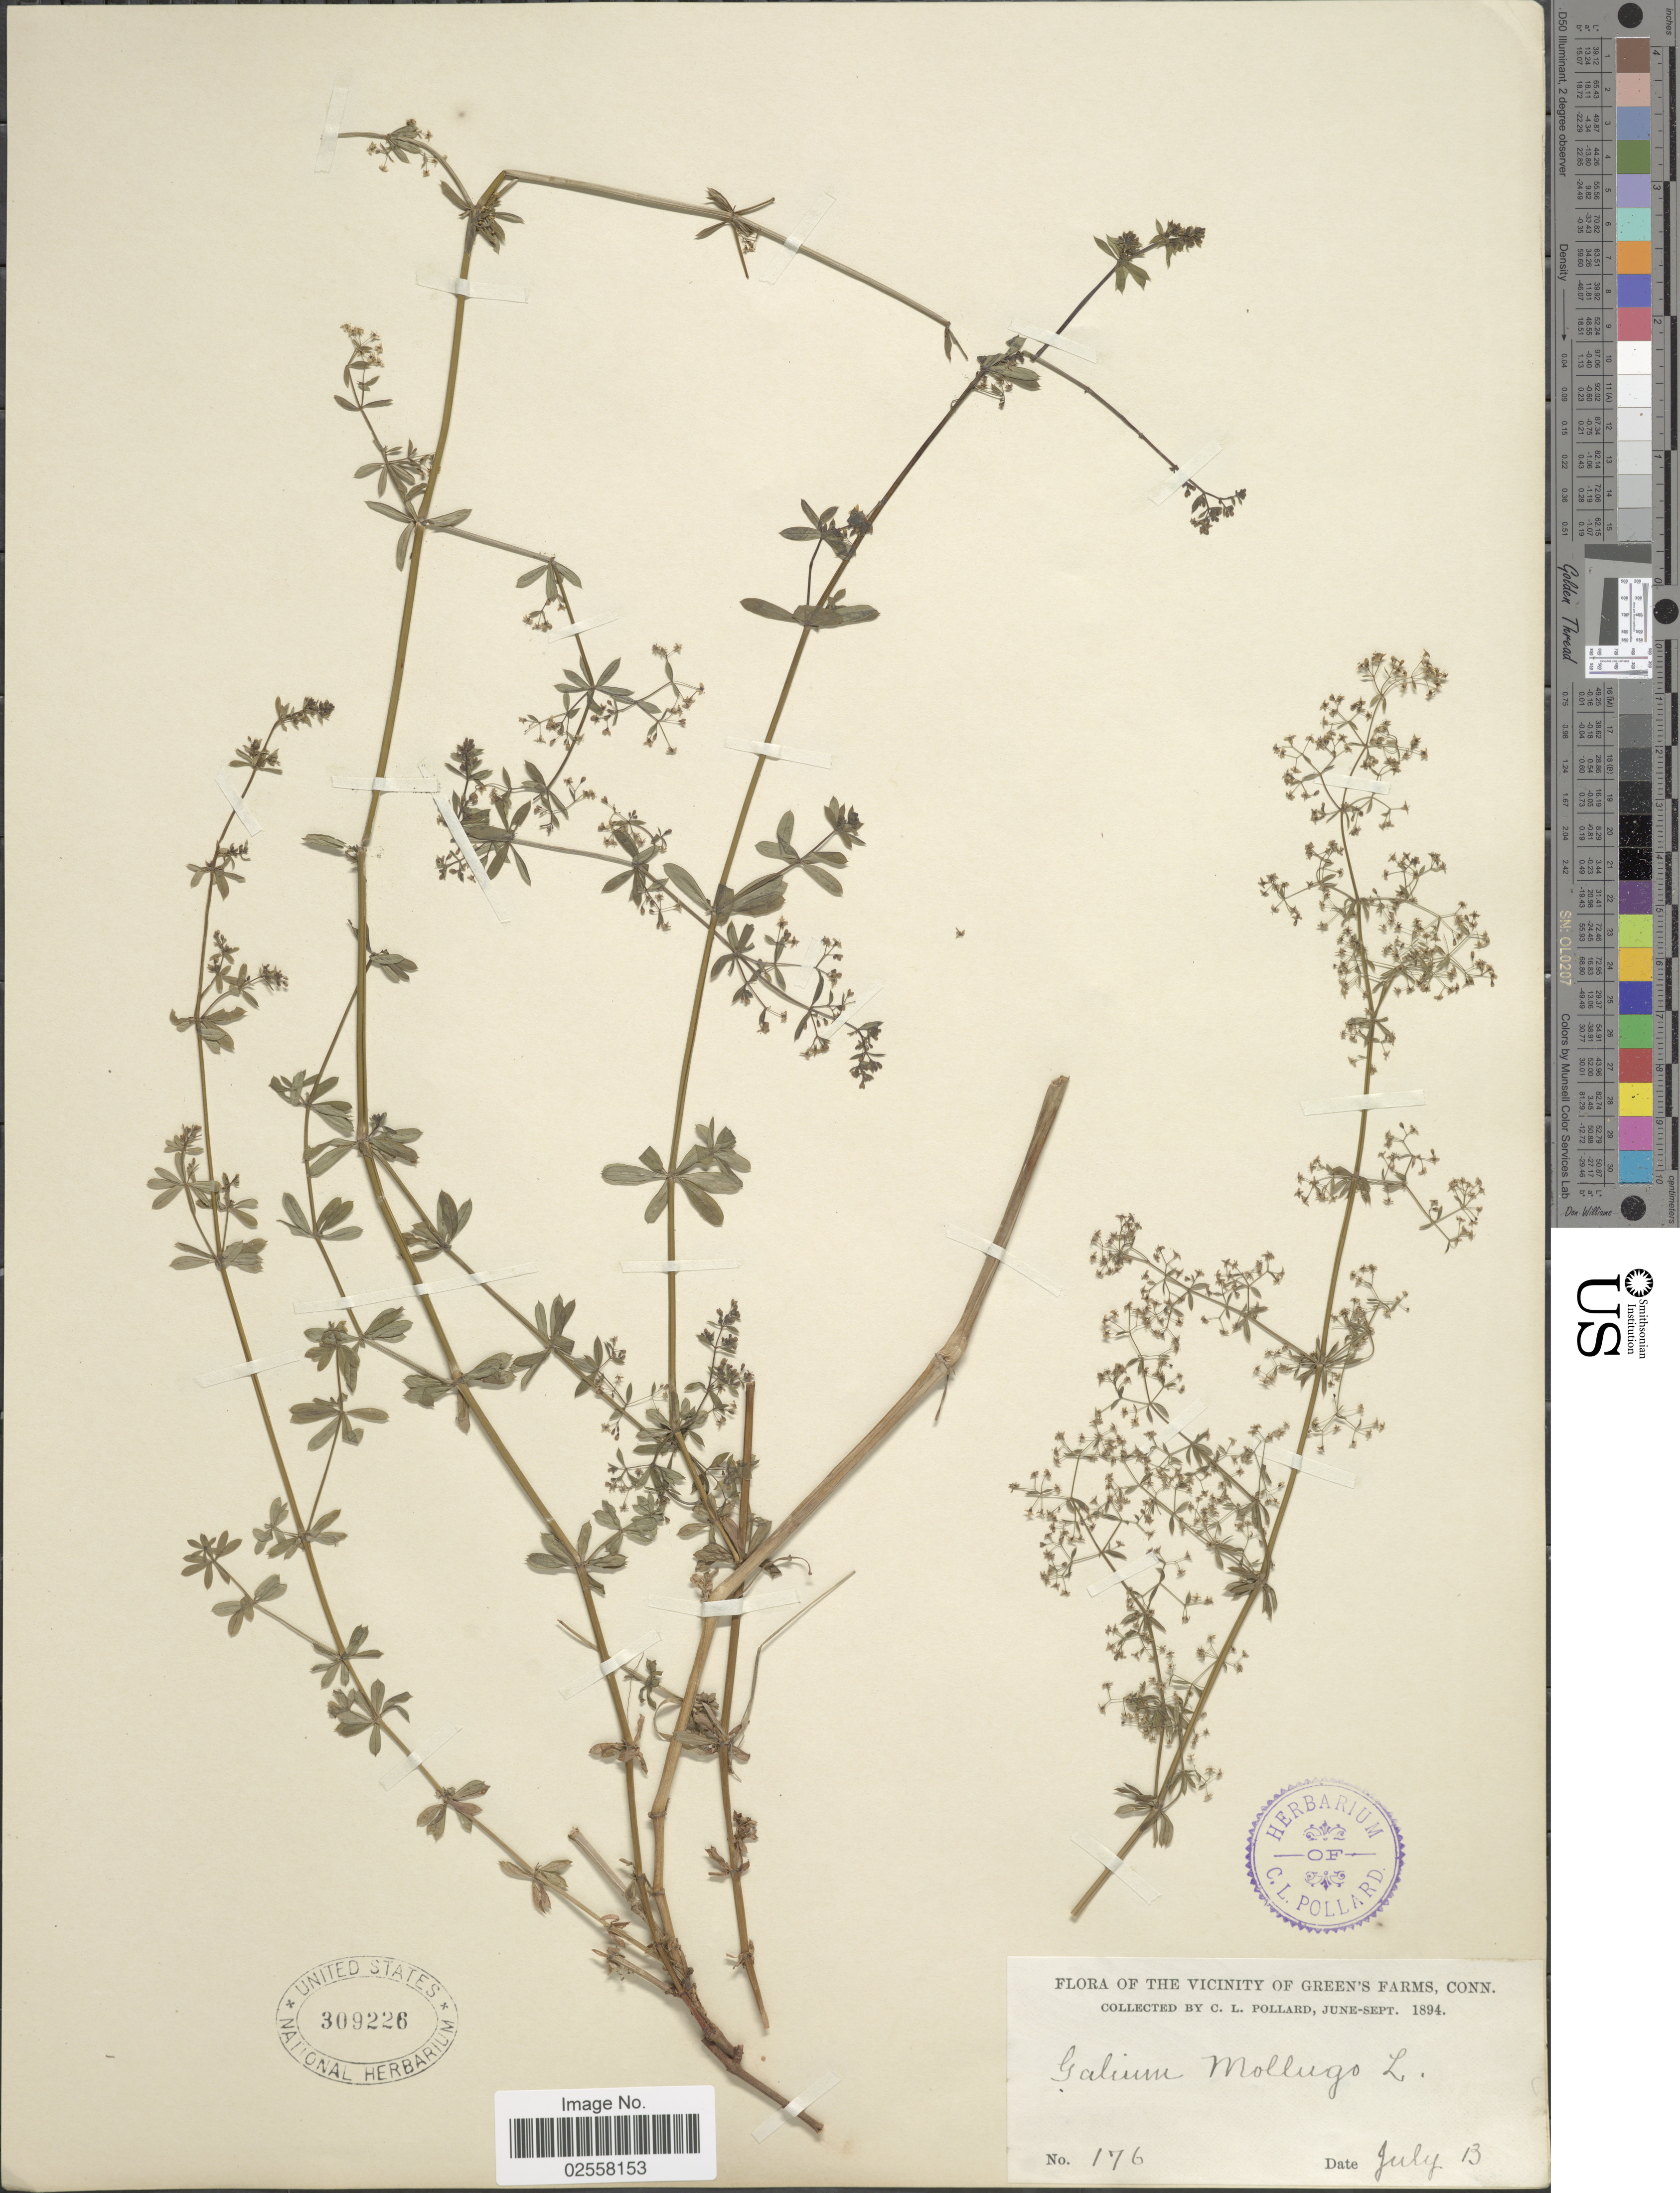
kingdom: Plantae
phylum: Tracheophyta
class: Magnoliopsida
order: Gentianales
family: Rubiaceae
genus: Galium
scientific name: Galium mollugo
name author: L.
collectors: C. L. Pollard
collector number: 176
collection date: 1894-07-13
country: United States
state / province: Connecticut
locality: Vicinity of Green's Farms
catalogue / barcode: US 309226